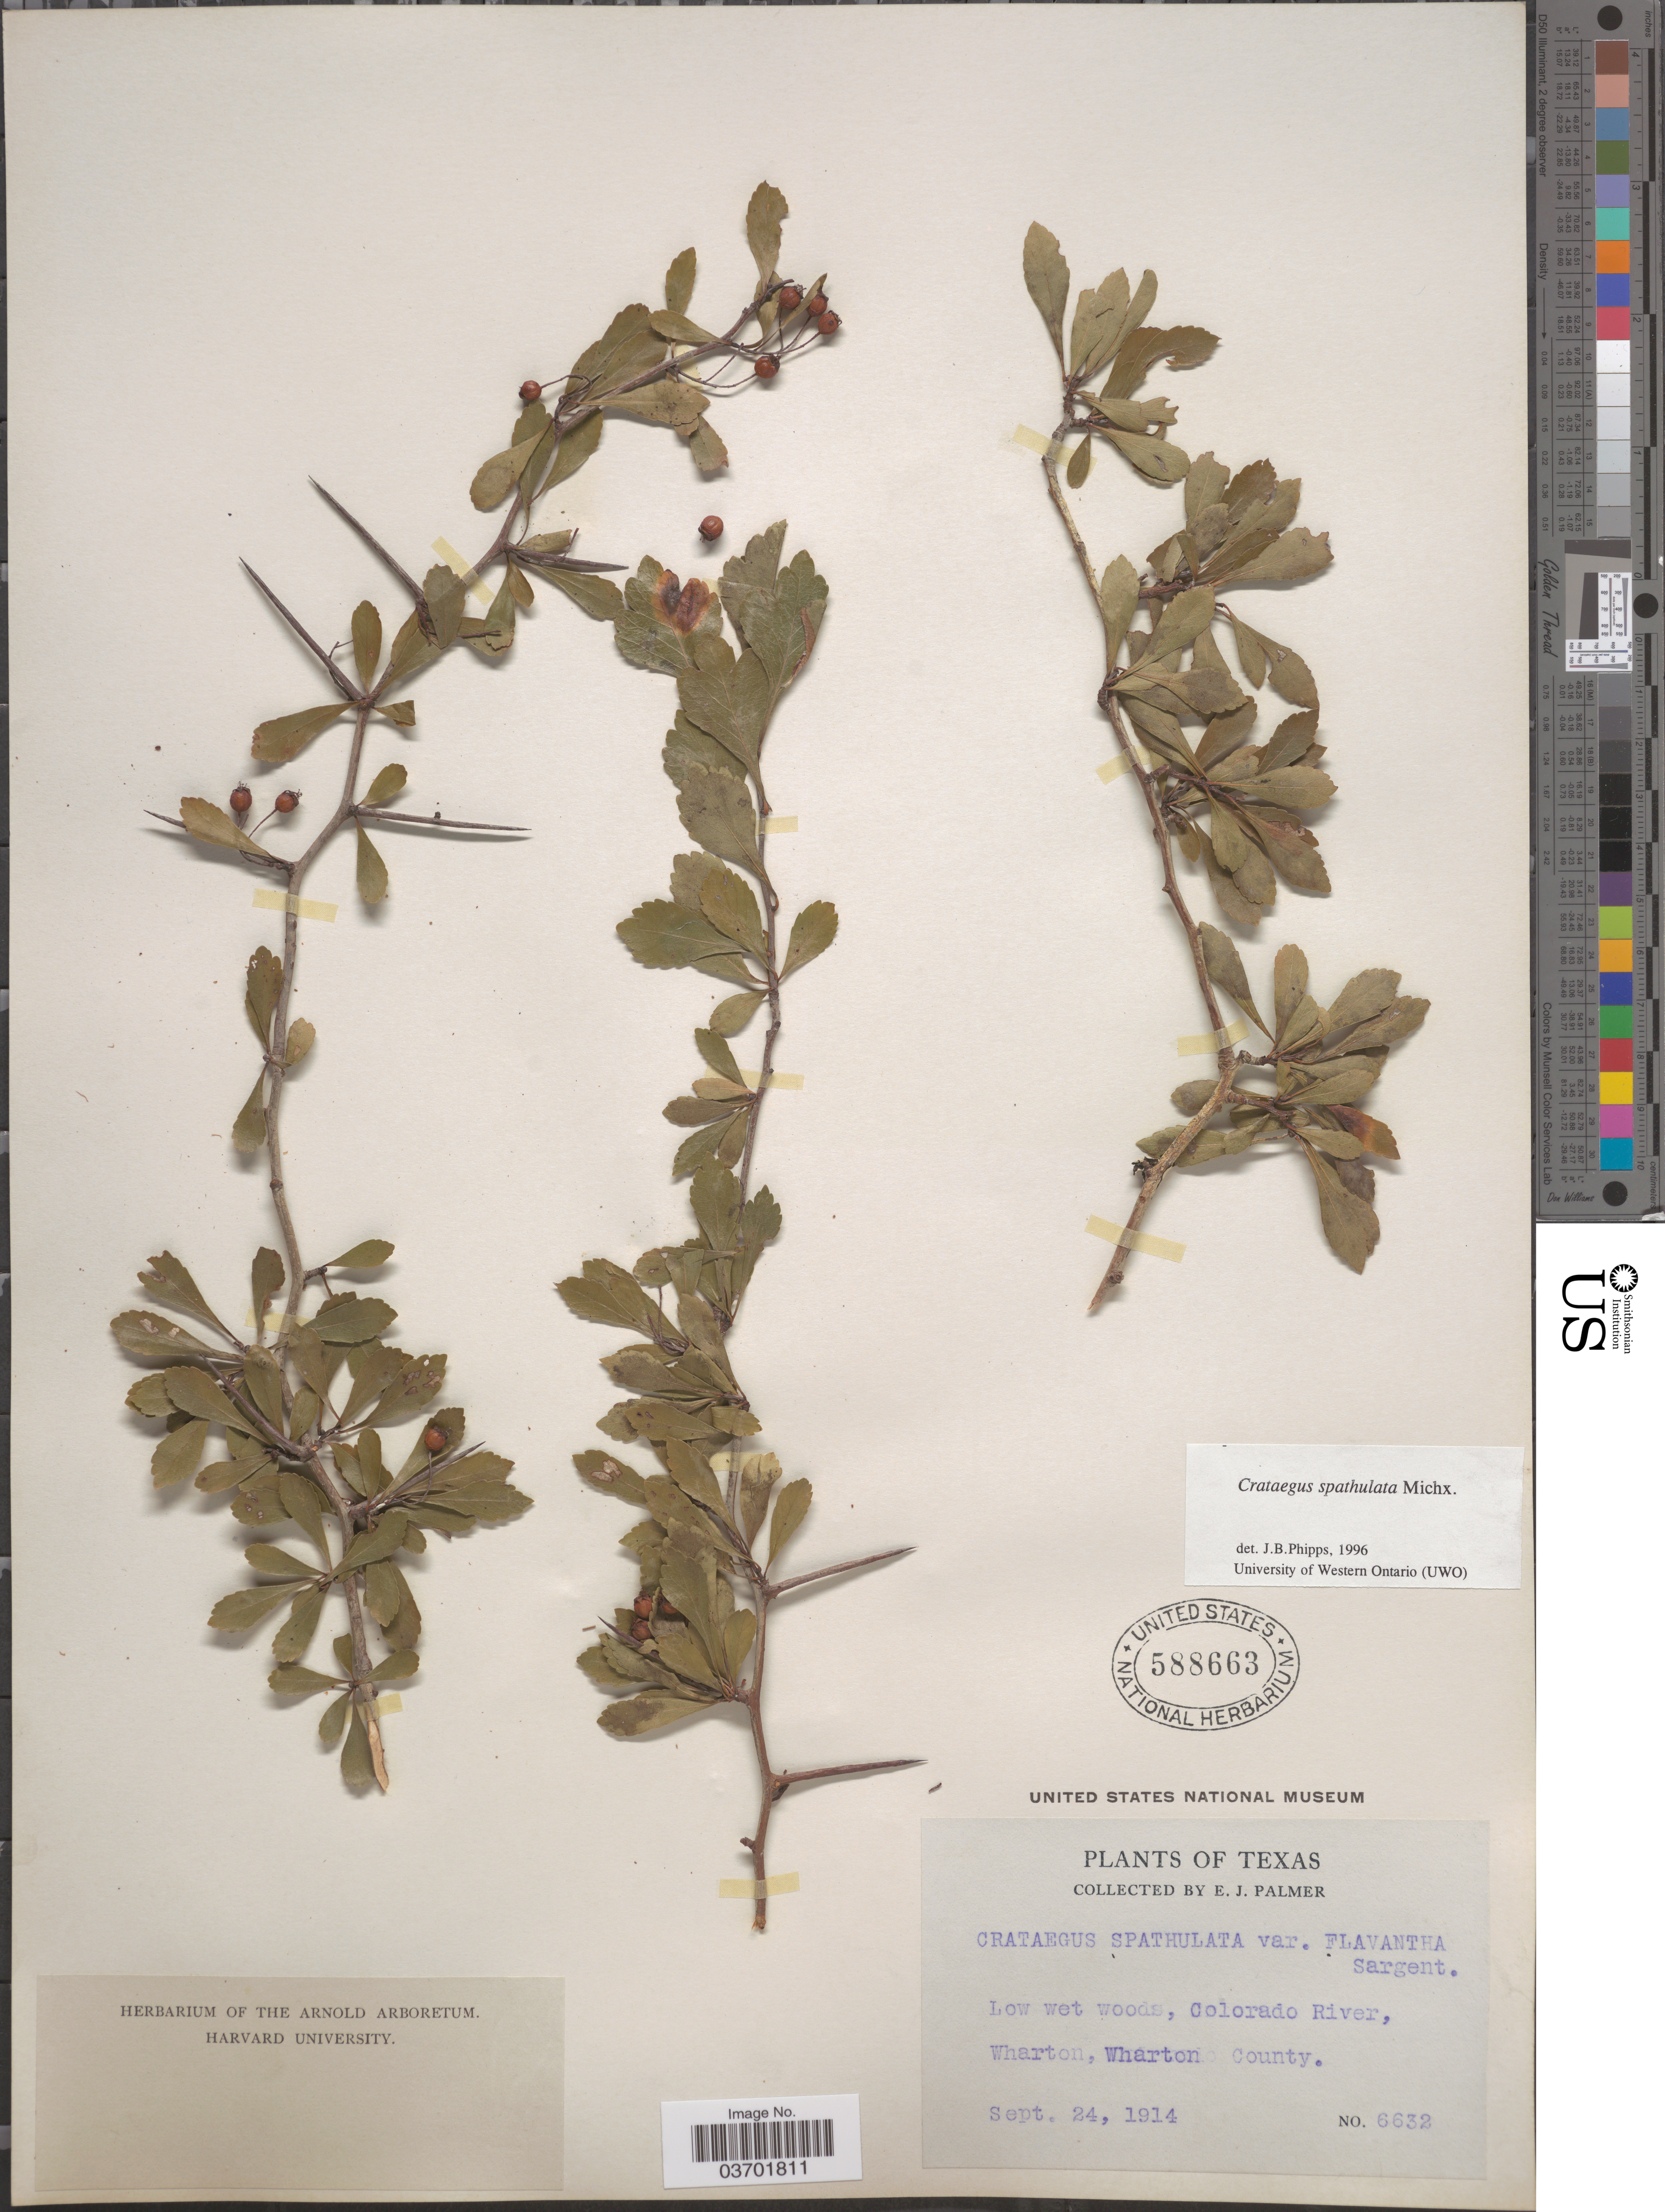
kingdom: Plantae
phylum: Tracheophyta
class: Magnoliopsida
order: Rosales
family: Rosaceae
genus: Crataegus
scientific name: Crataegus spathulata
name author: Michx.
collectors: E. J. Palmer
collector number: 6632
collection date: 1914-09-24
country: United States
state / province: Texas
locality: Colorado River, Wharton, Wharton County.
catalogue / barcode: US 588663